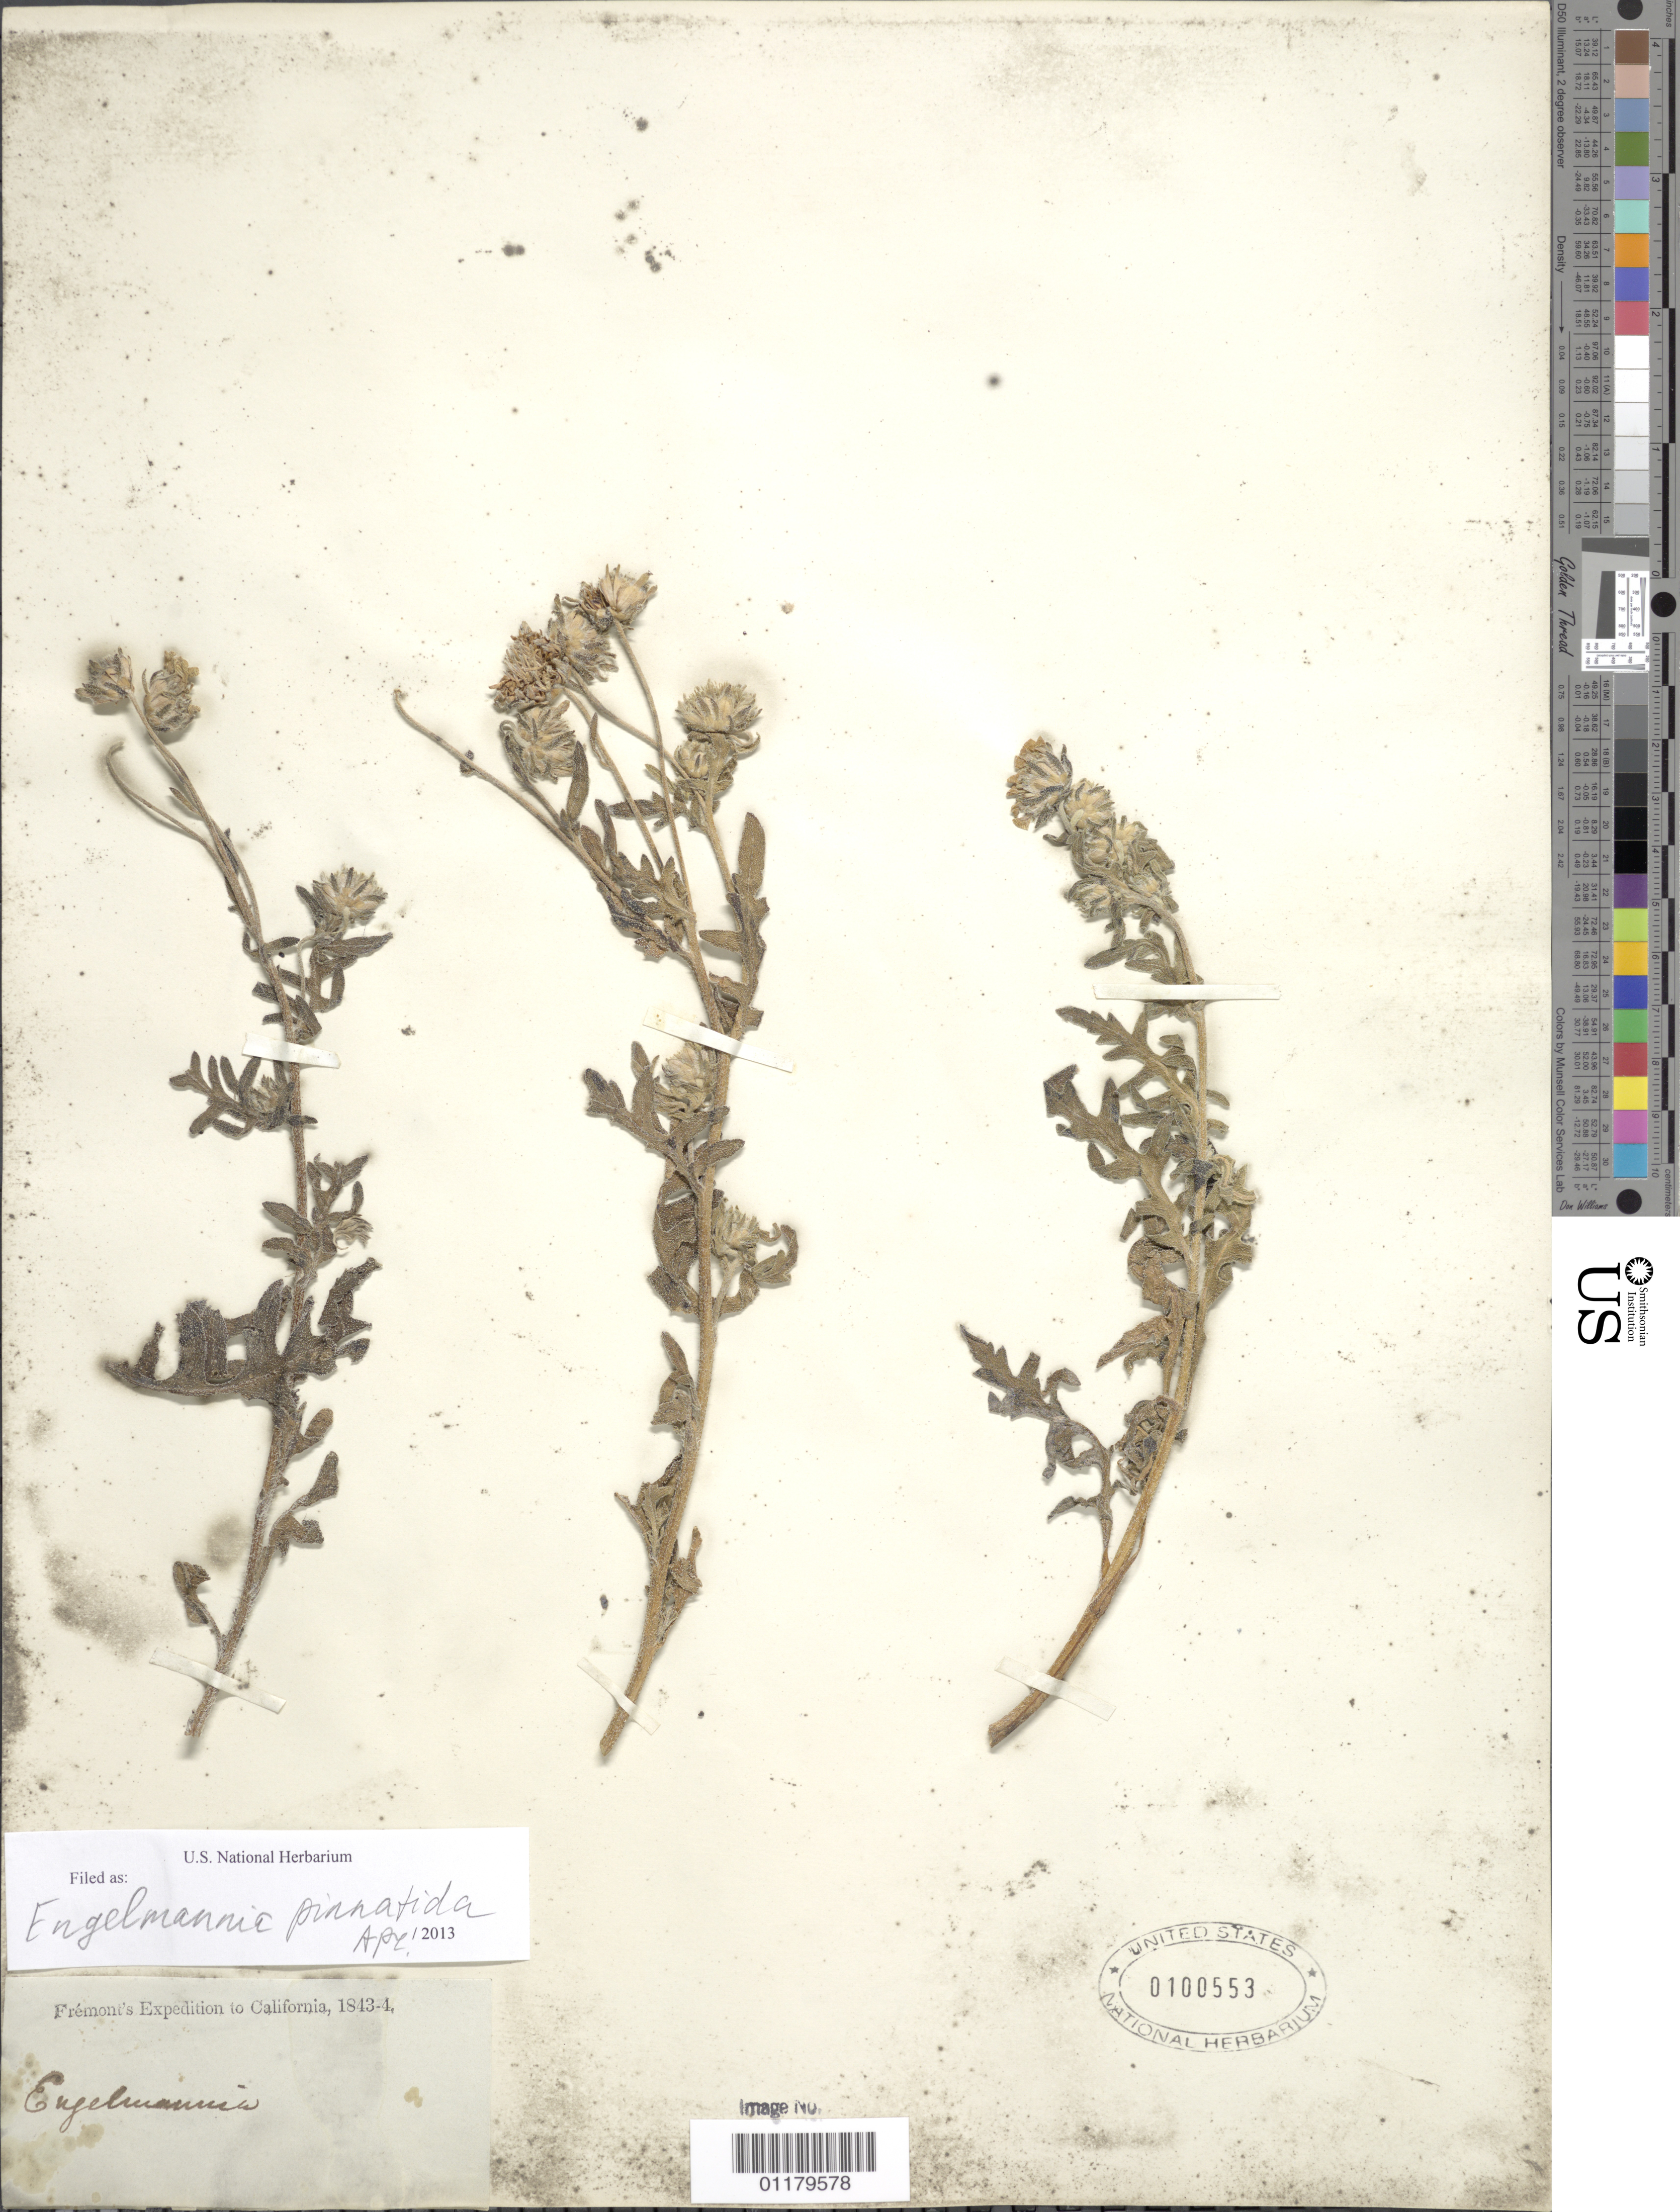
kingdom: Plantae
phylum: Tracheophyta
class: Magnoliopsida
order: Asterales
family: Asteraceae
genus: Engelmannia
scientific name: Engelmannia pinnatifida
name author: Torr. & A. Gray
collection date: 1843/1844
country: United States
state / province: California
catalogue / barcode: US 100553